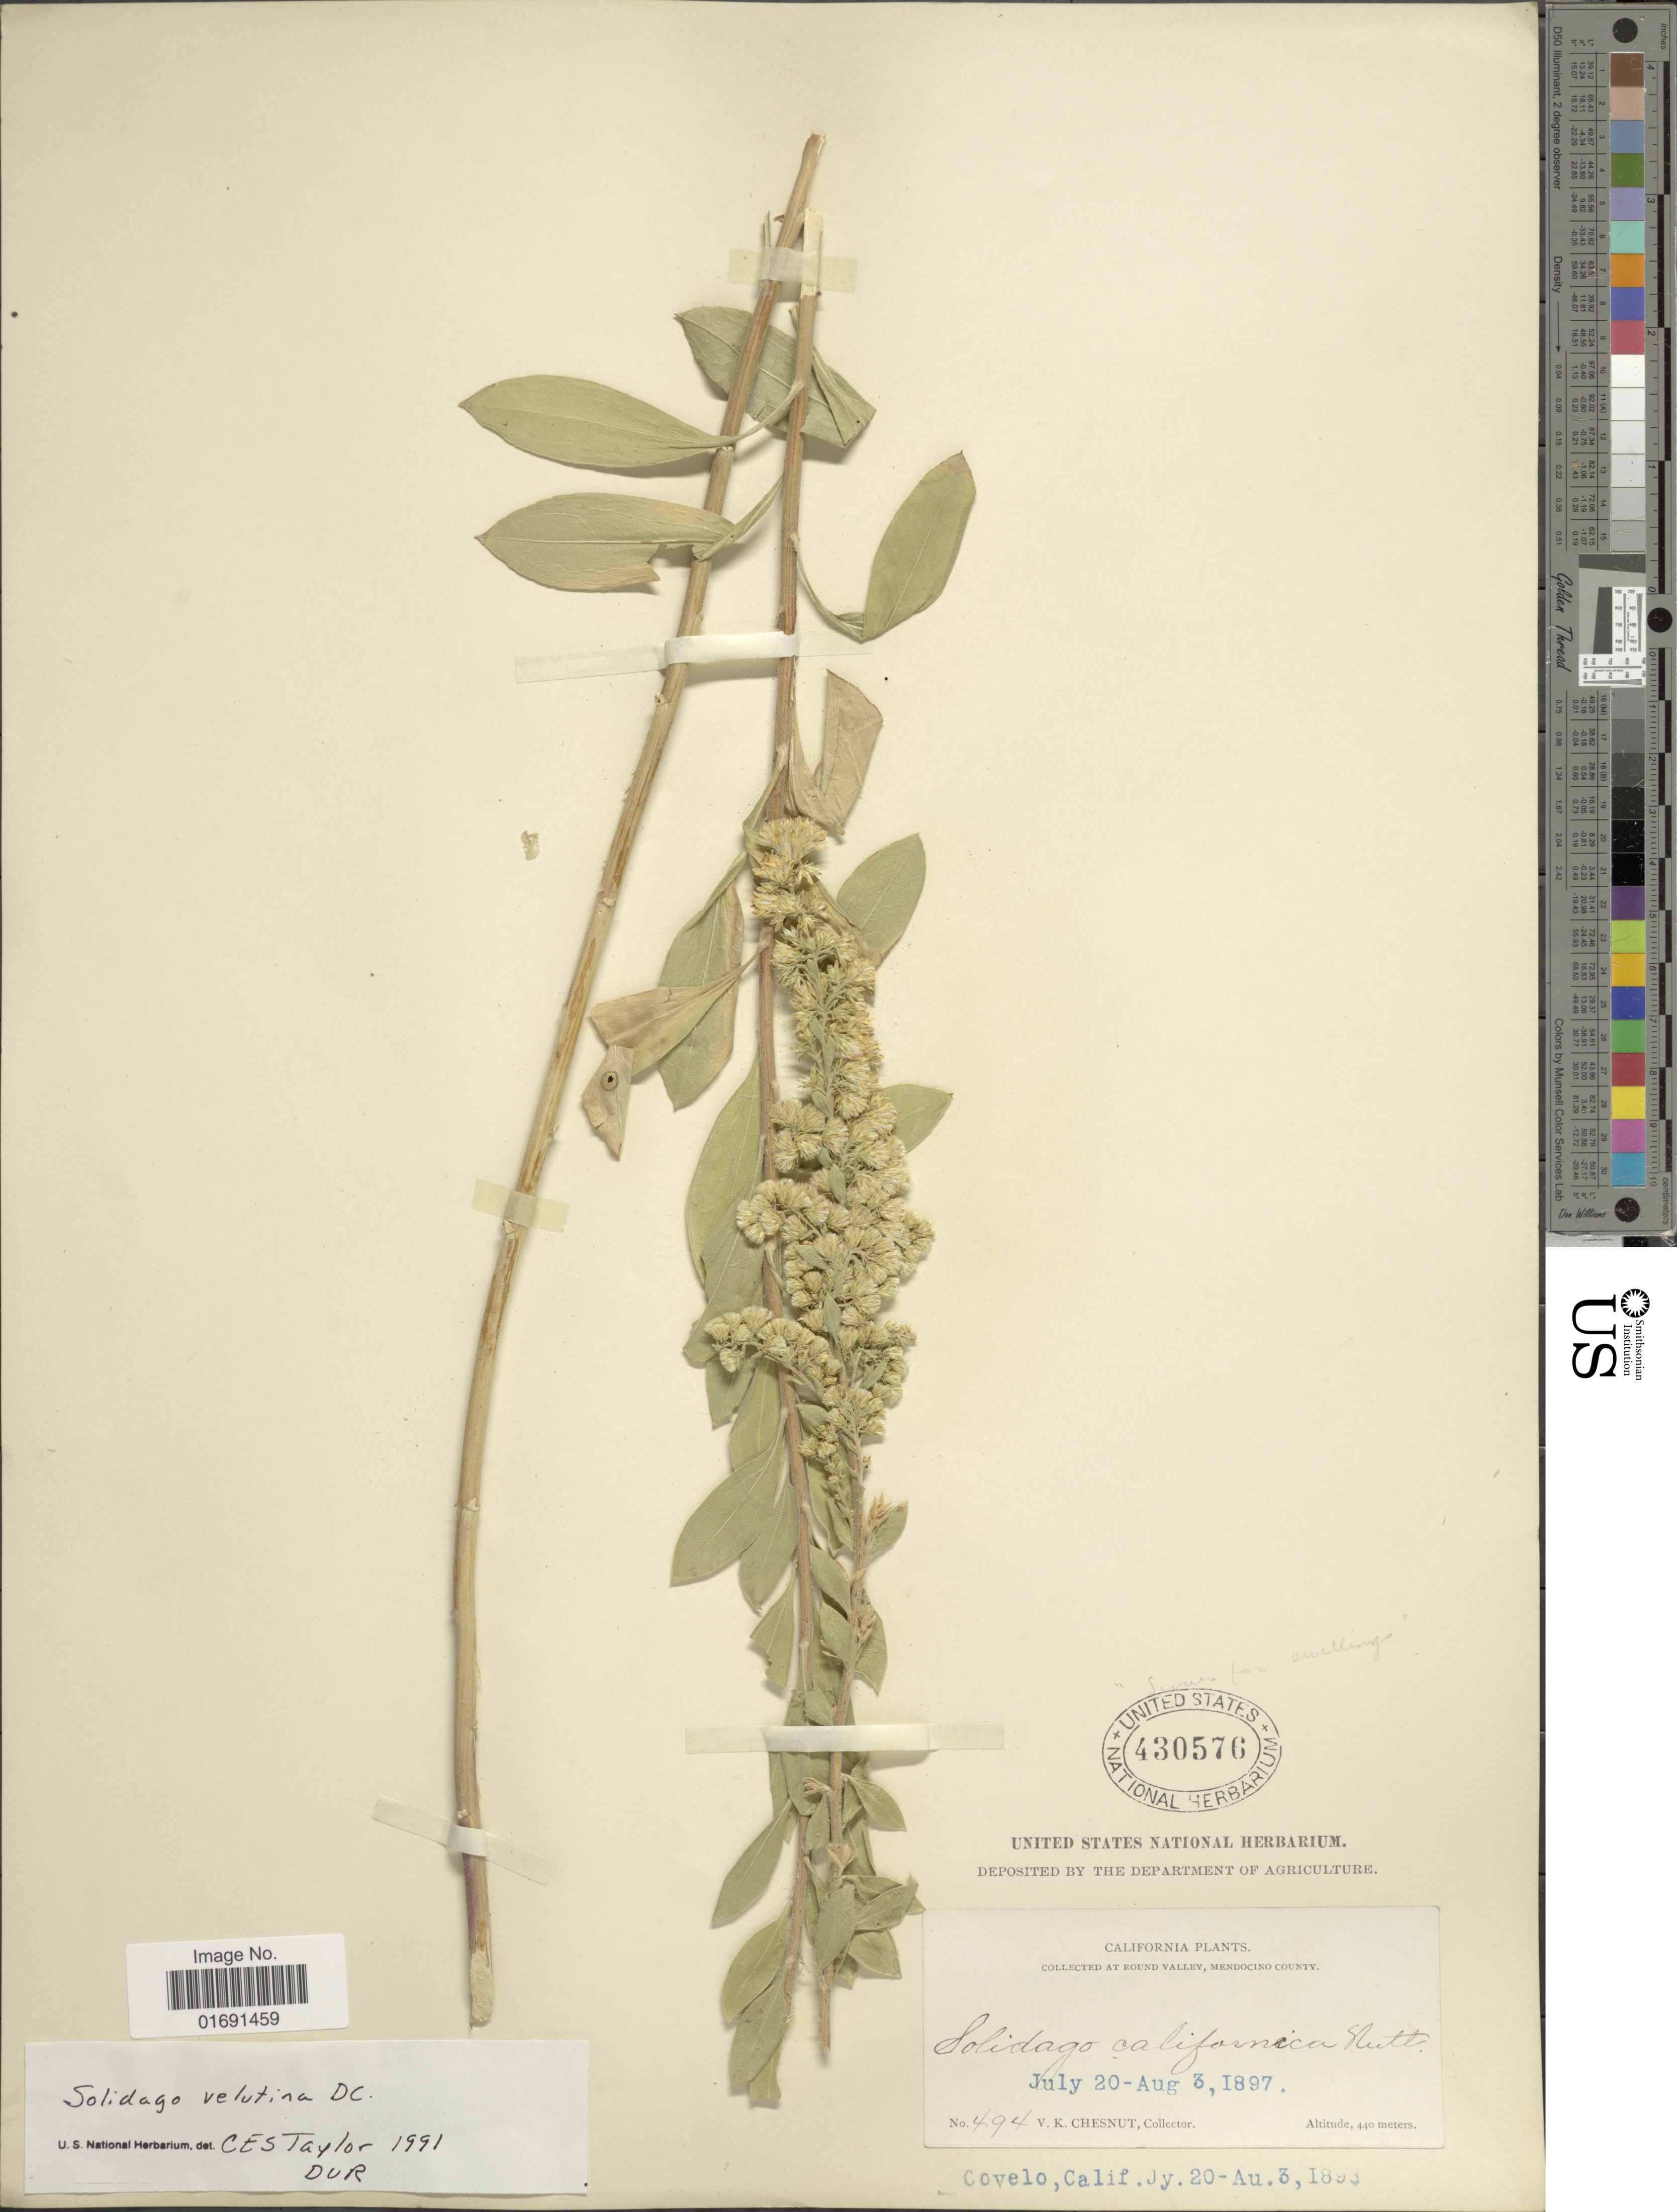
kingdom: Plantae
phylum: Tracheophyta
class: Magnoliopsida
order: Asterales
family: Asteraceae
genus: Solidago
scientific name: Solidago velutina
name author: DC.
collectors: V. Chesnut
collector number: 494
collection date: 1897-07-20/1897-08-03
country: United States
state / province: California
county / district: Mendocino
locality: Round Valley, Mendocino County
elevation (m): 440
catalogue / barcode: US 430576